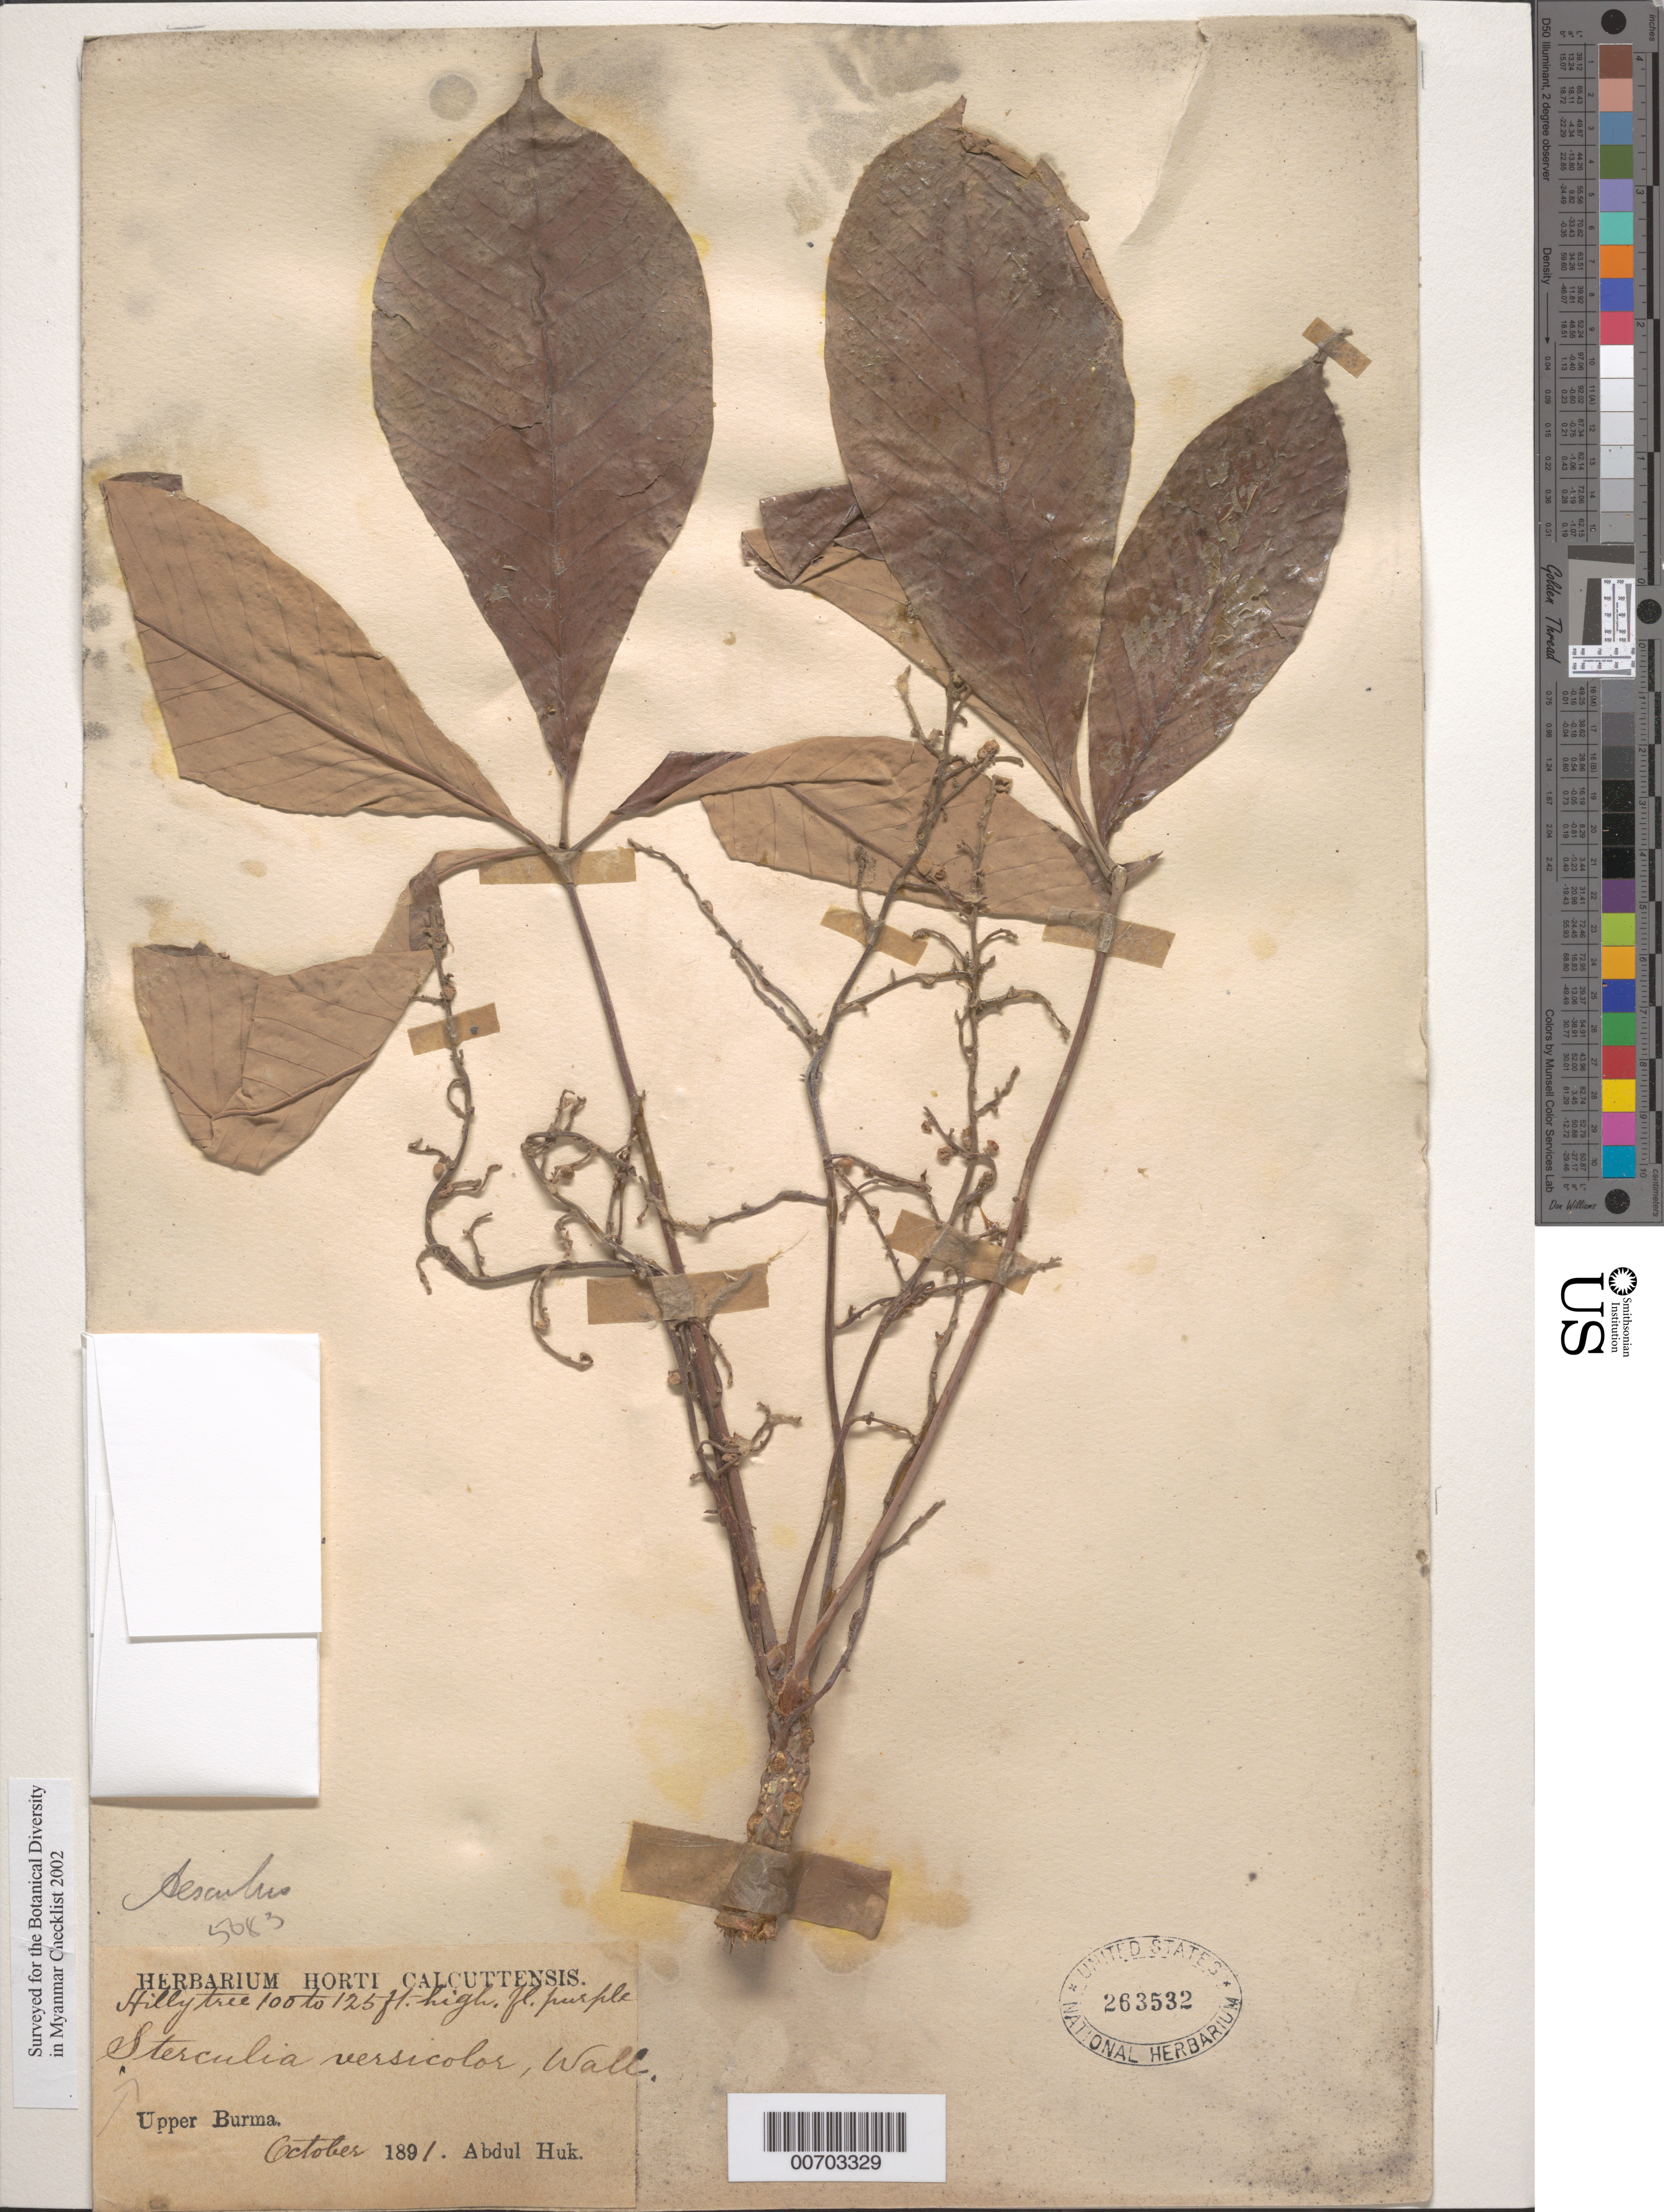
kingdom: Plantae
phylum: Tracheophyta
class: Magnoliopsida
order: Malvales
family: Malvaceae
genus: Sterculia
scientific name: Sterculia versicolor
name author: Wall.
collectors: A. Huk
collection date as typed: Oct 1891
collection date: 1891-10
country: Myanmar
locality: Upper Burma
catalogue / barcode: US 263532